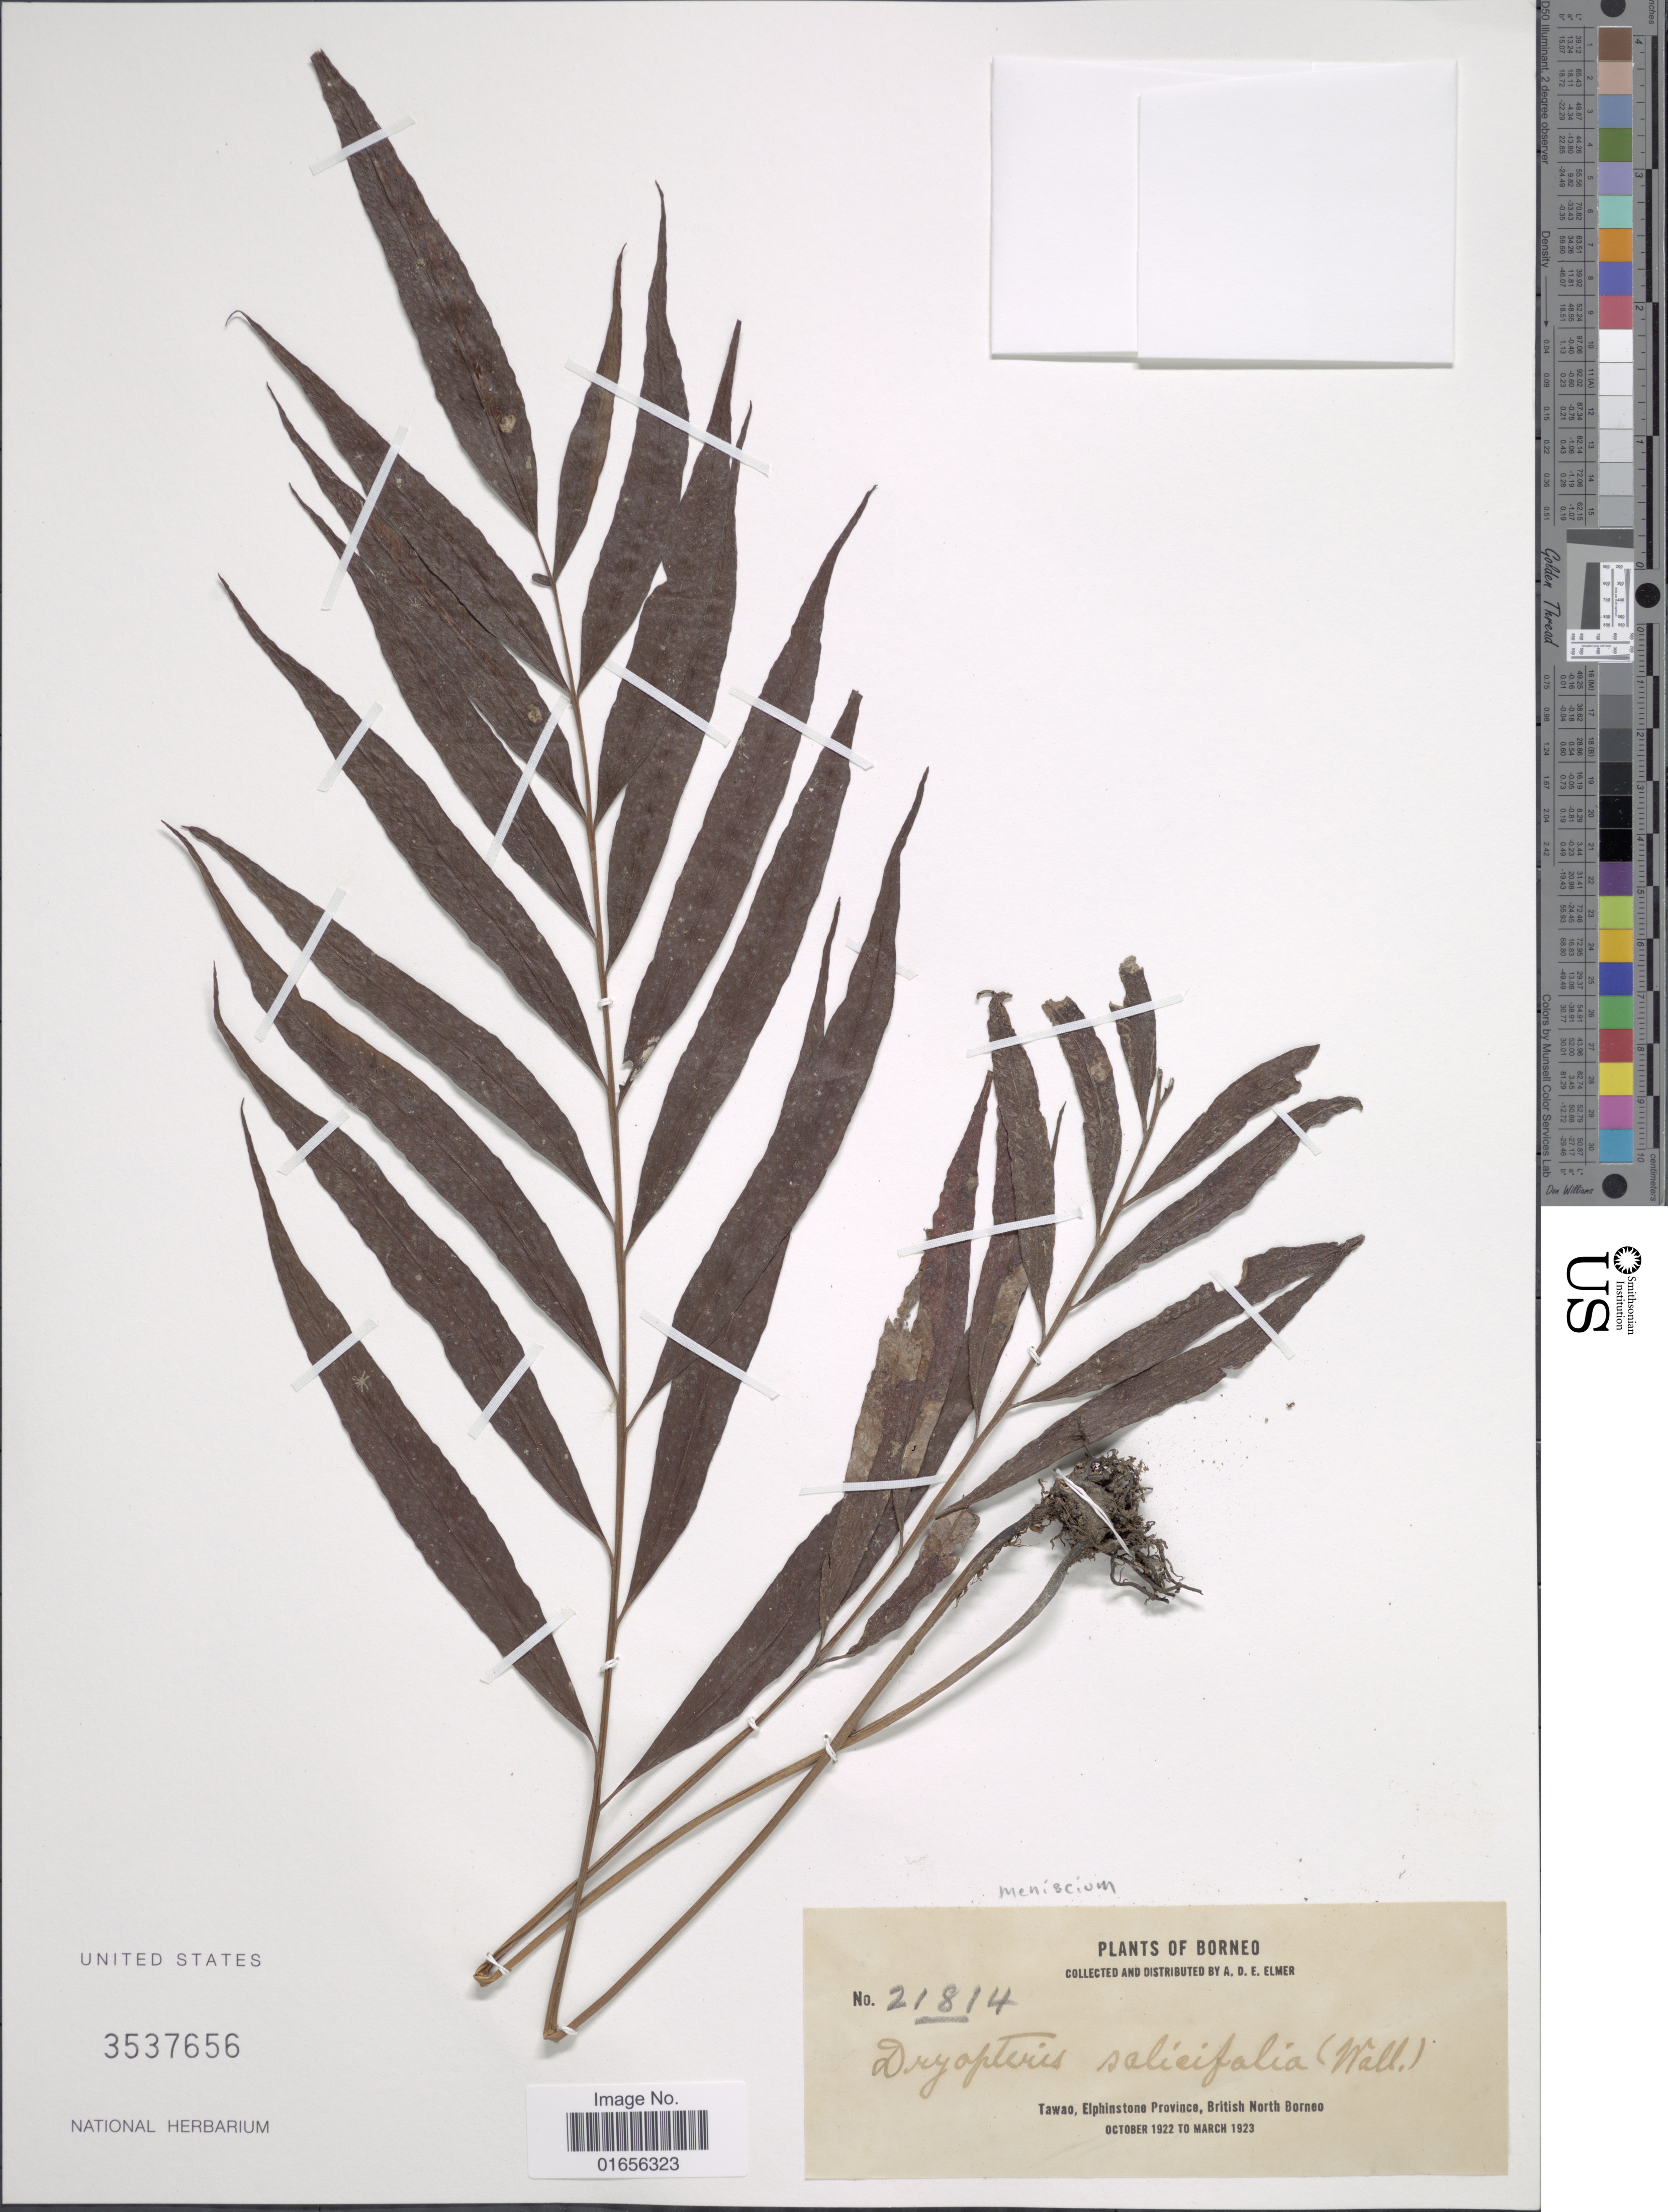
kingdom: Plantae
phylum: Tracheophyta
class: Polypodiopsida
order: Polypodiales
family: Thelypteridaceae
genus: Pronephrium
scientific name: Pronephrium salicifolium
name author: (Wall.) Holttum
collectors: A. D. E. Elmer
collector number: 21814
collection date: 1922-10/1923-03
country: Malaysia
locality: Borneo, Tawao, Elphinstone Province, British North Borneo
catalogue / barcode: US 3537656